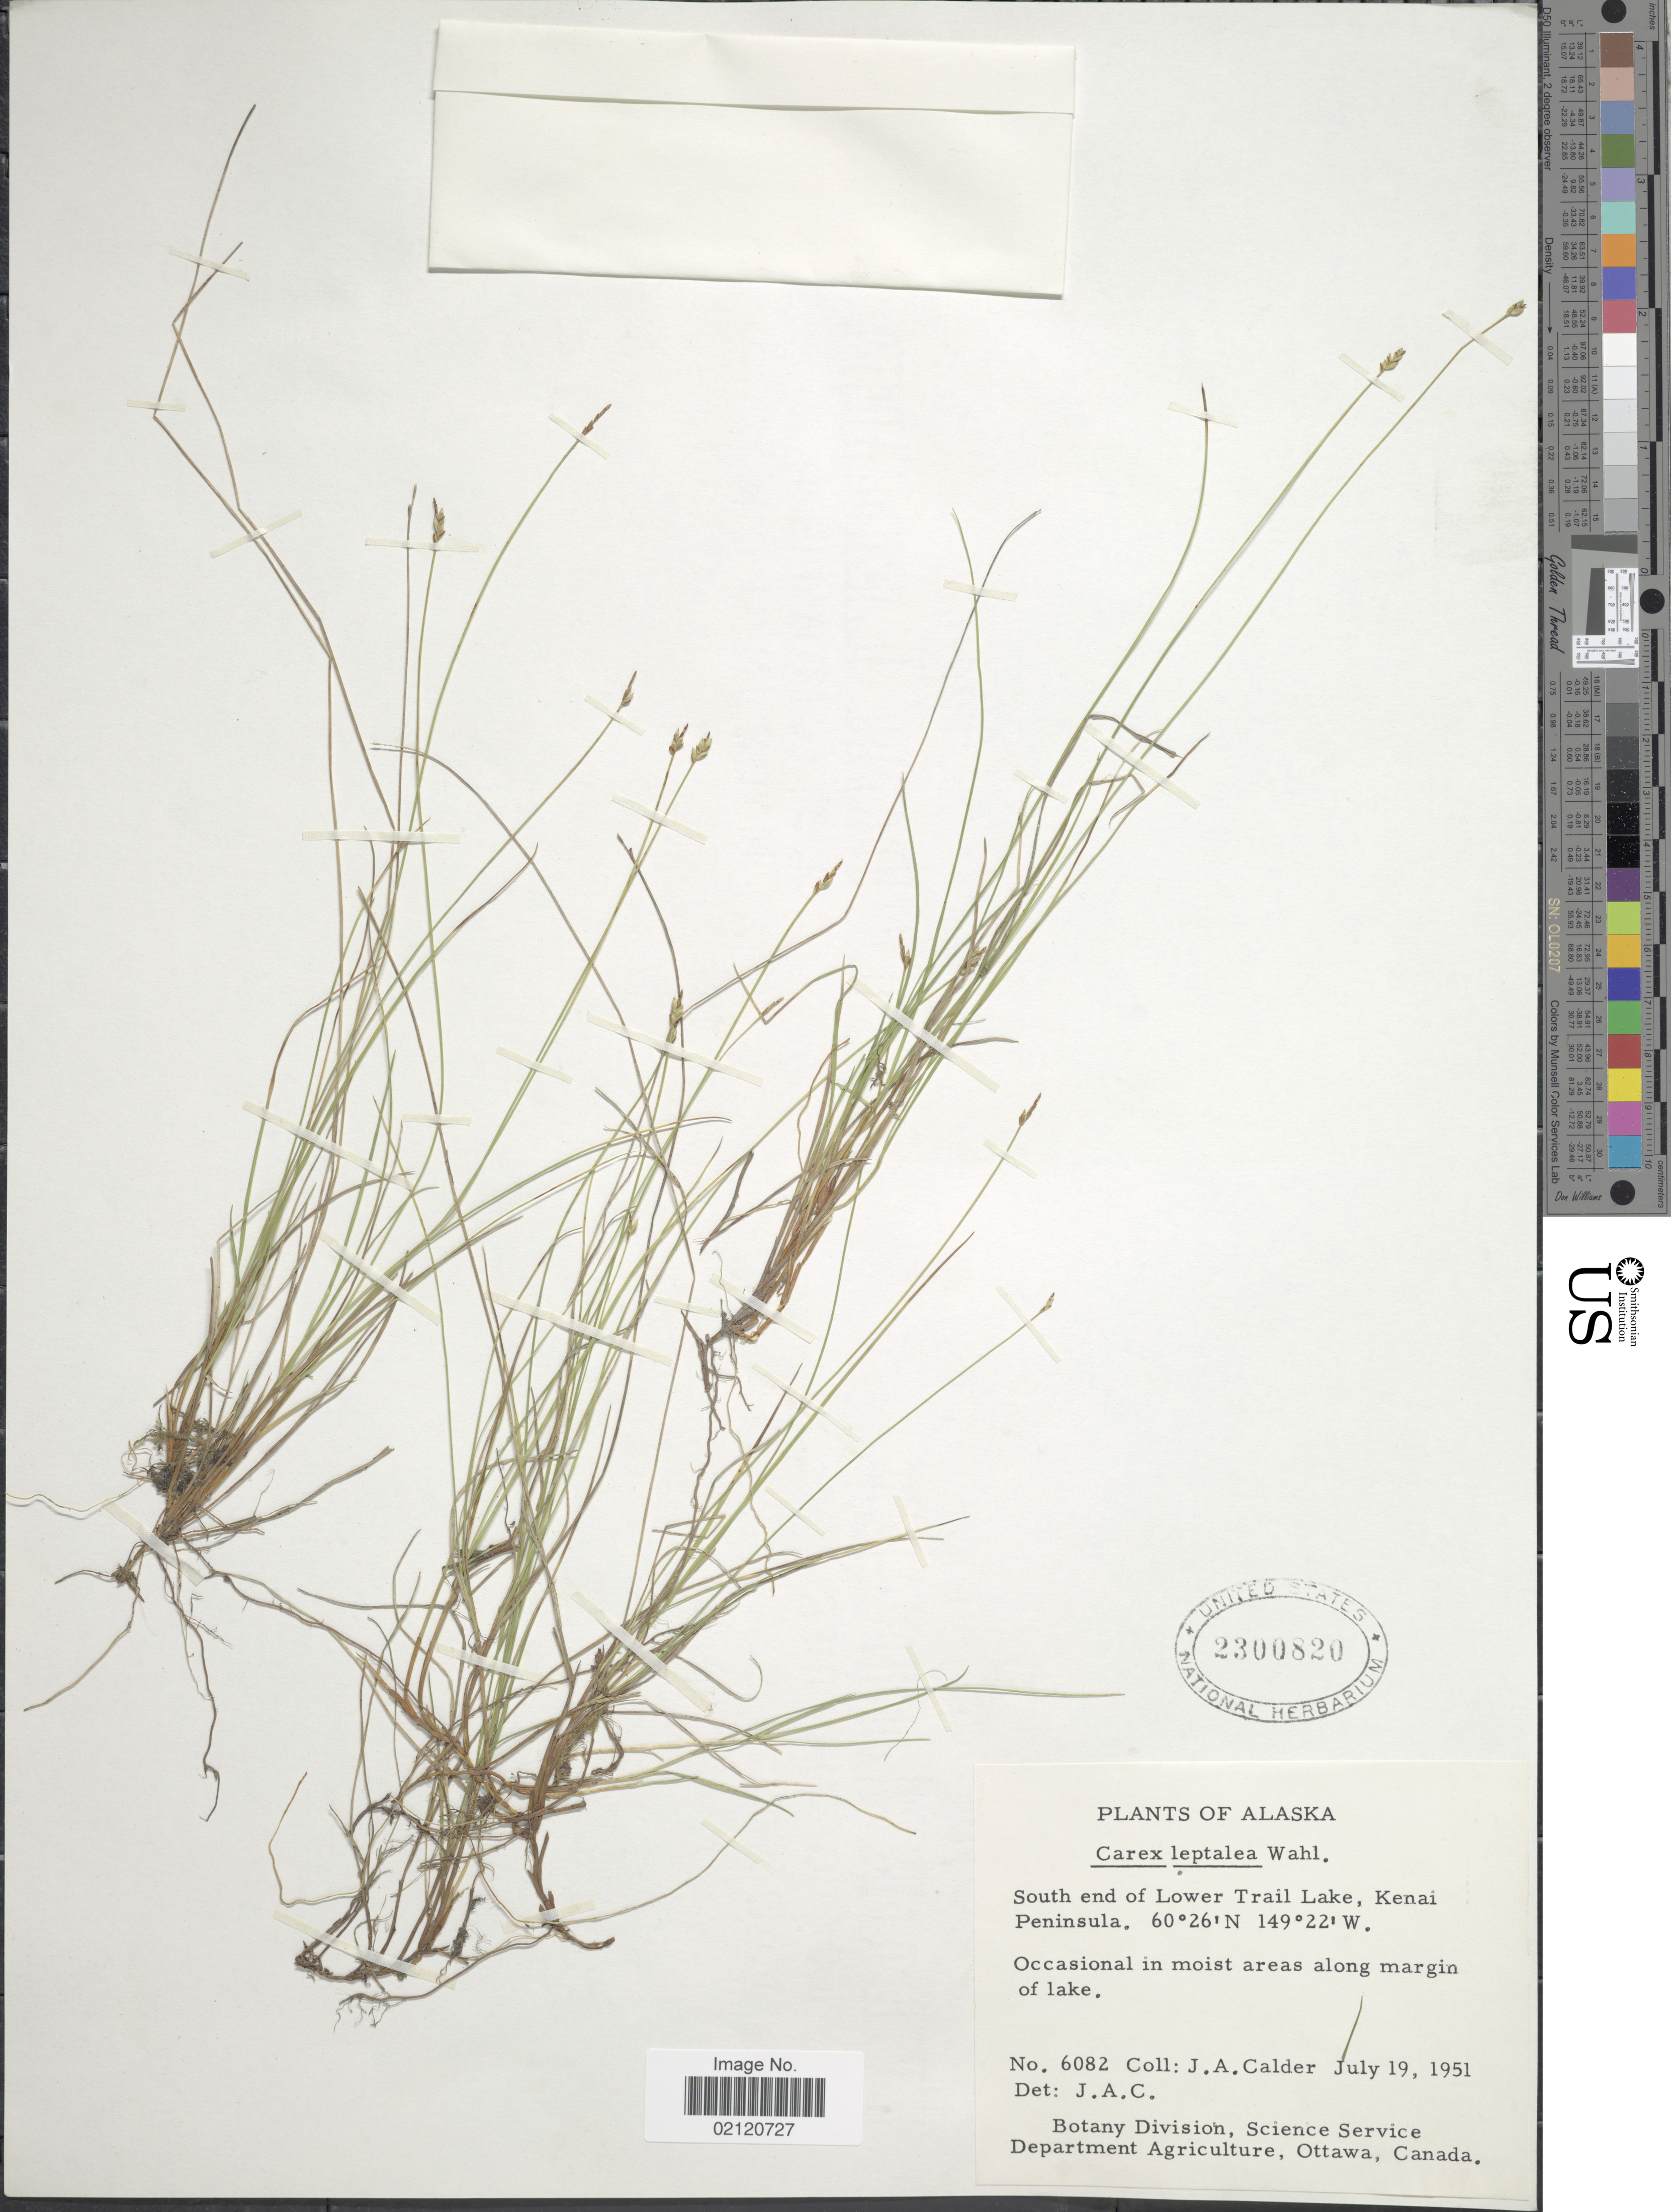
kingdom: Plantae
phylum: Tracheophyta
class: Liliopsida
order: Poales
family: Cyperaceae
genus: Carex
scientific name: Carex leptalea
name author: Wahlenb.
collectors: J. A. Calder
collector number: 6082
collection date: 1951-07-19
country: United States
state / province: Alaska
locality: South end of Lower Trail Lake, Kenai Peninsula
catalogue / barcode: US 2300820